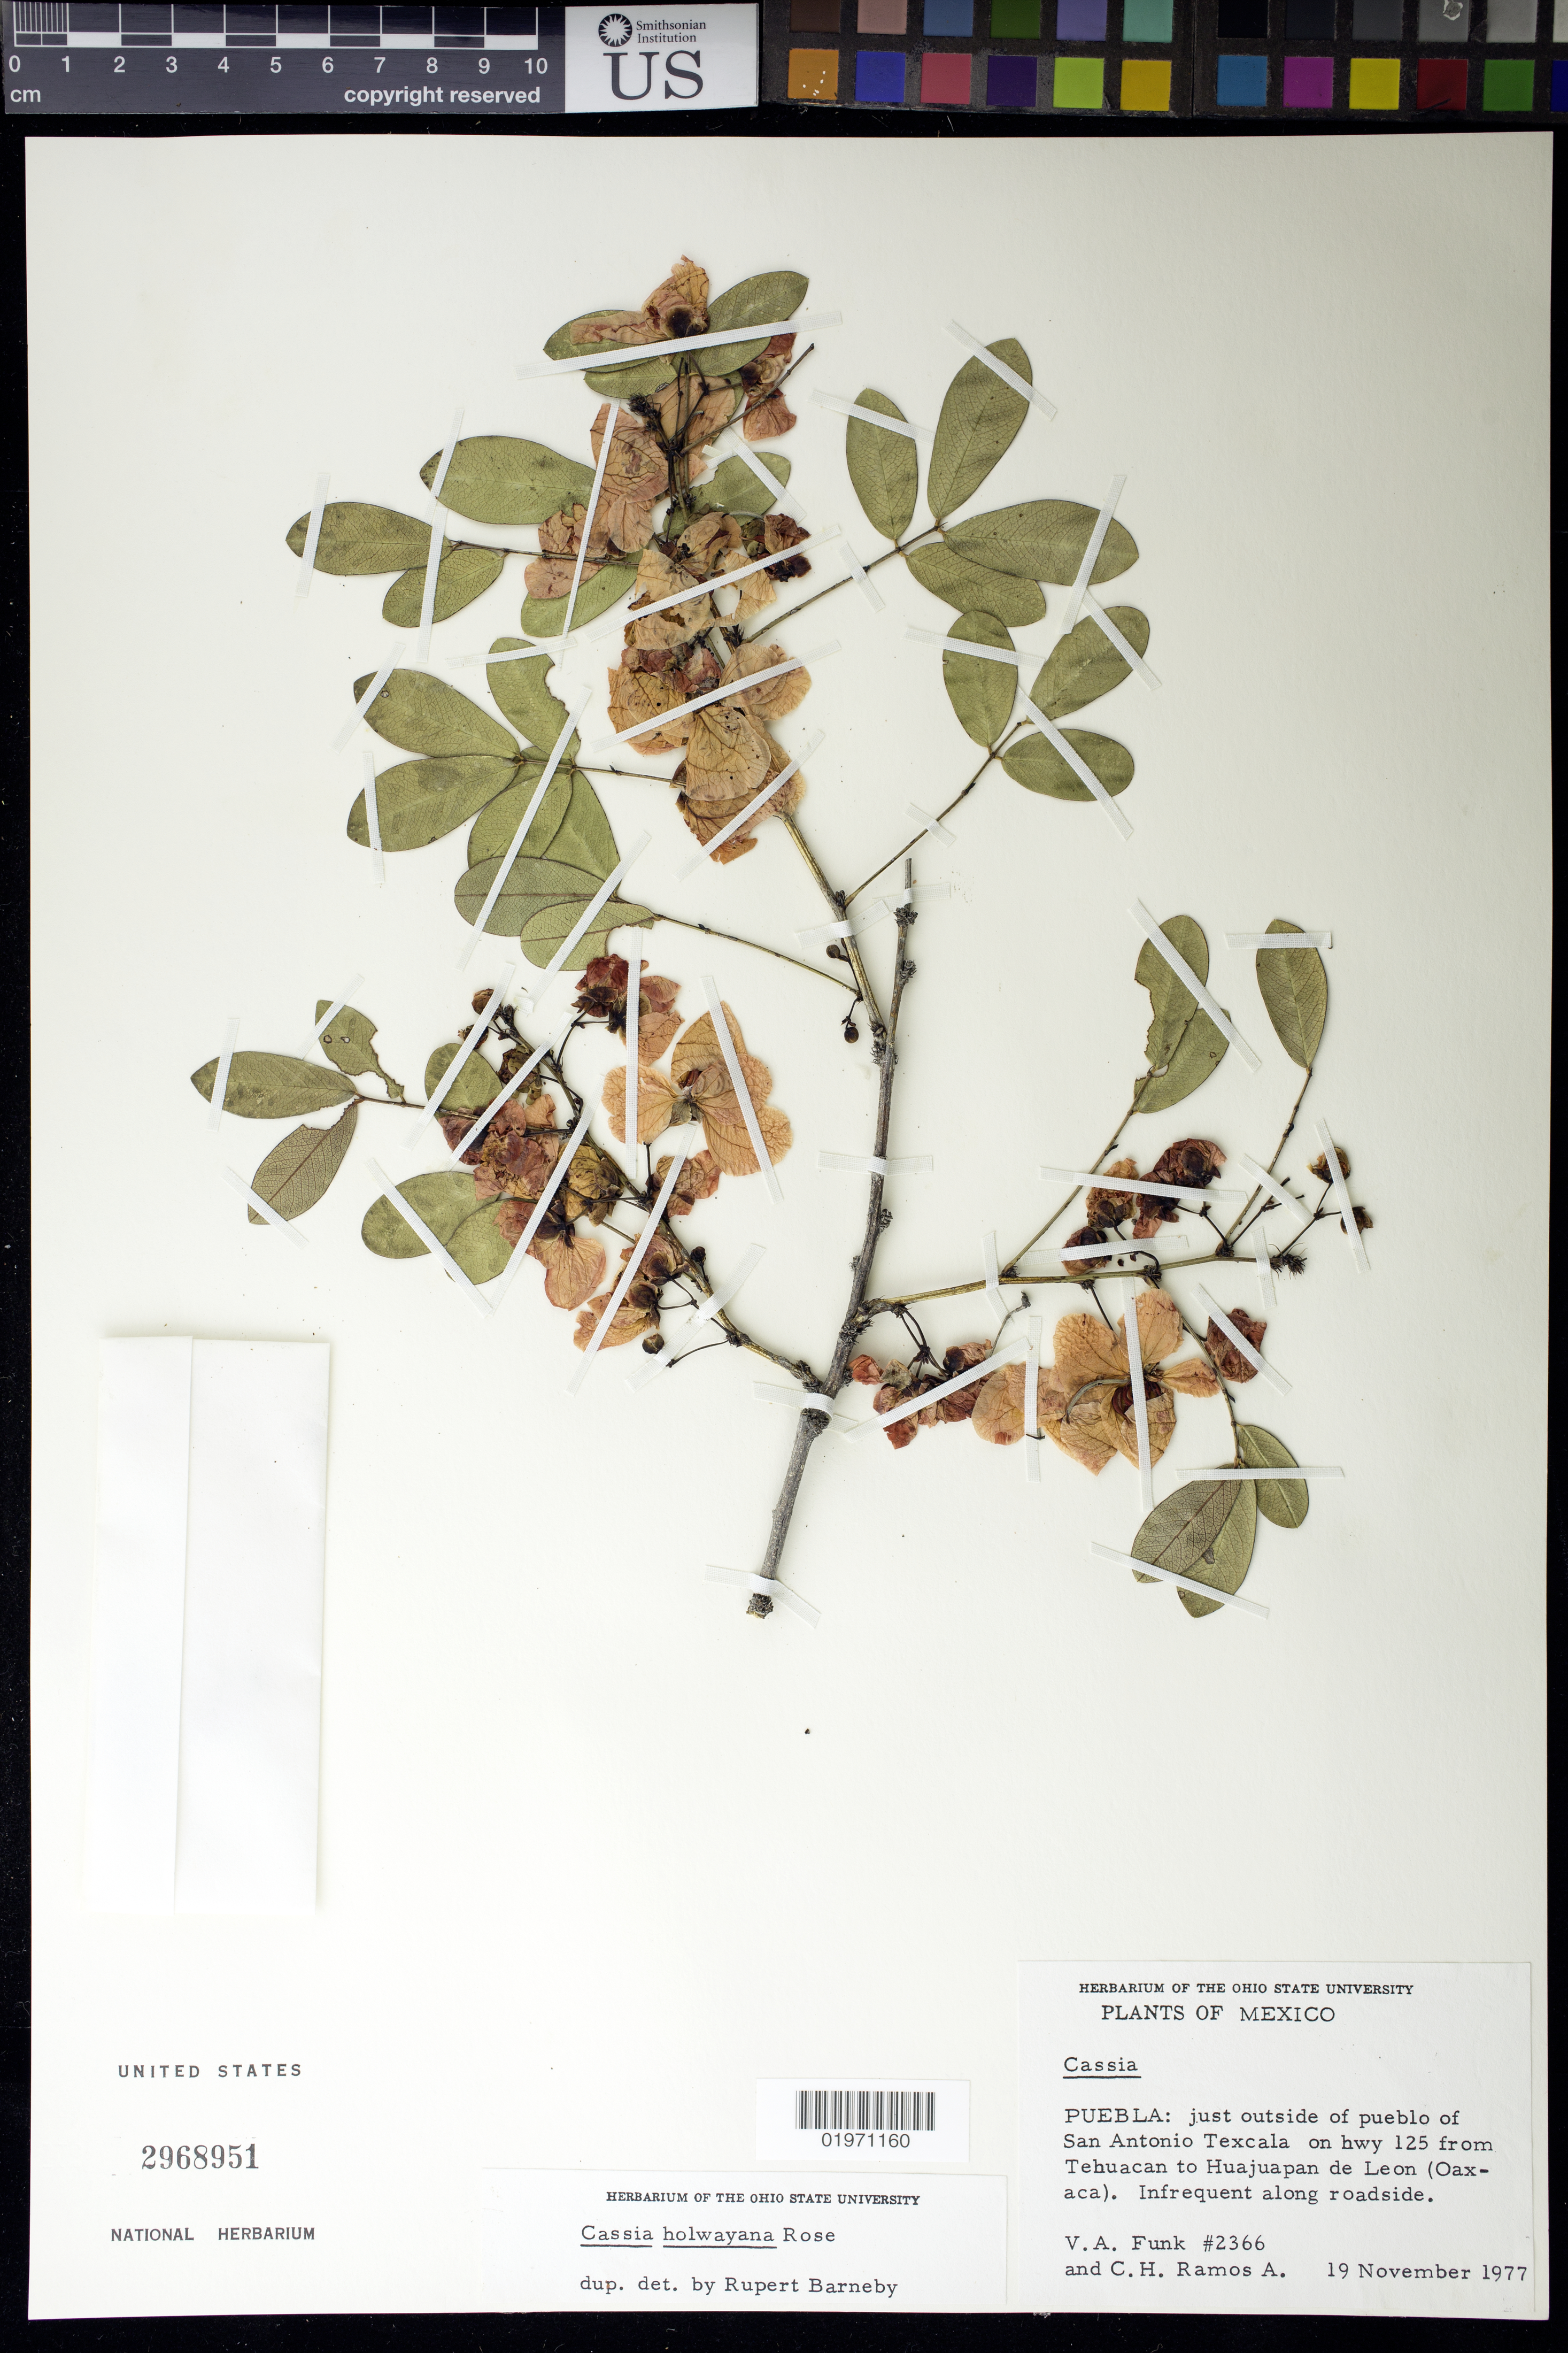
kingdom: Plantae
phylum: Tracheophyta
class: Magnoliopsida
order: Fabales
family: Fabaceae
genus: Senna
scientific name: Senna holwayana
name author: (Rose) H.S. Irwin & Barneby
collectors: V. Funk & C. H. Ramos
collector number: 2366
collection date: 1977-11-19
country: Mexico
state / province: Puebla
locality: Puebla: just outsideof pueblo of San Antonio Texcala on hwy 125 from Tehuacan to Huajuapan de Leon (Oaxaca)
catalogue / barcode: US 2968951